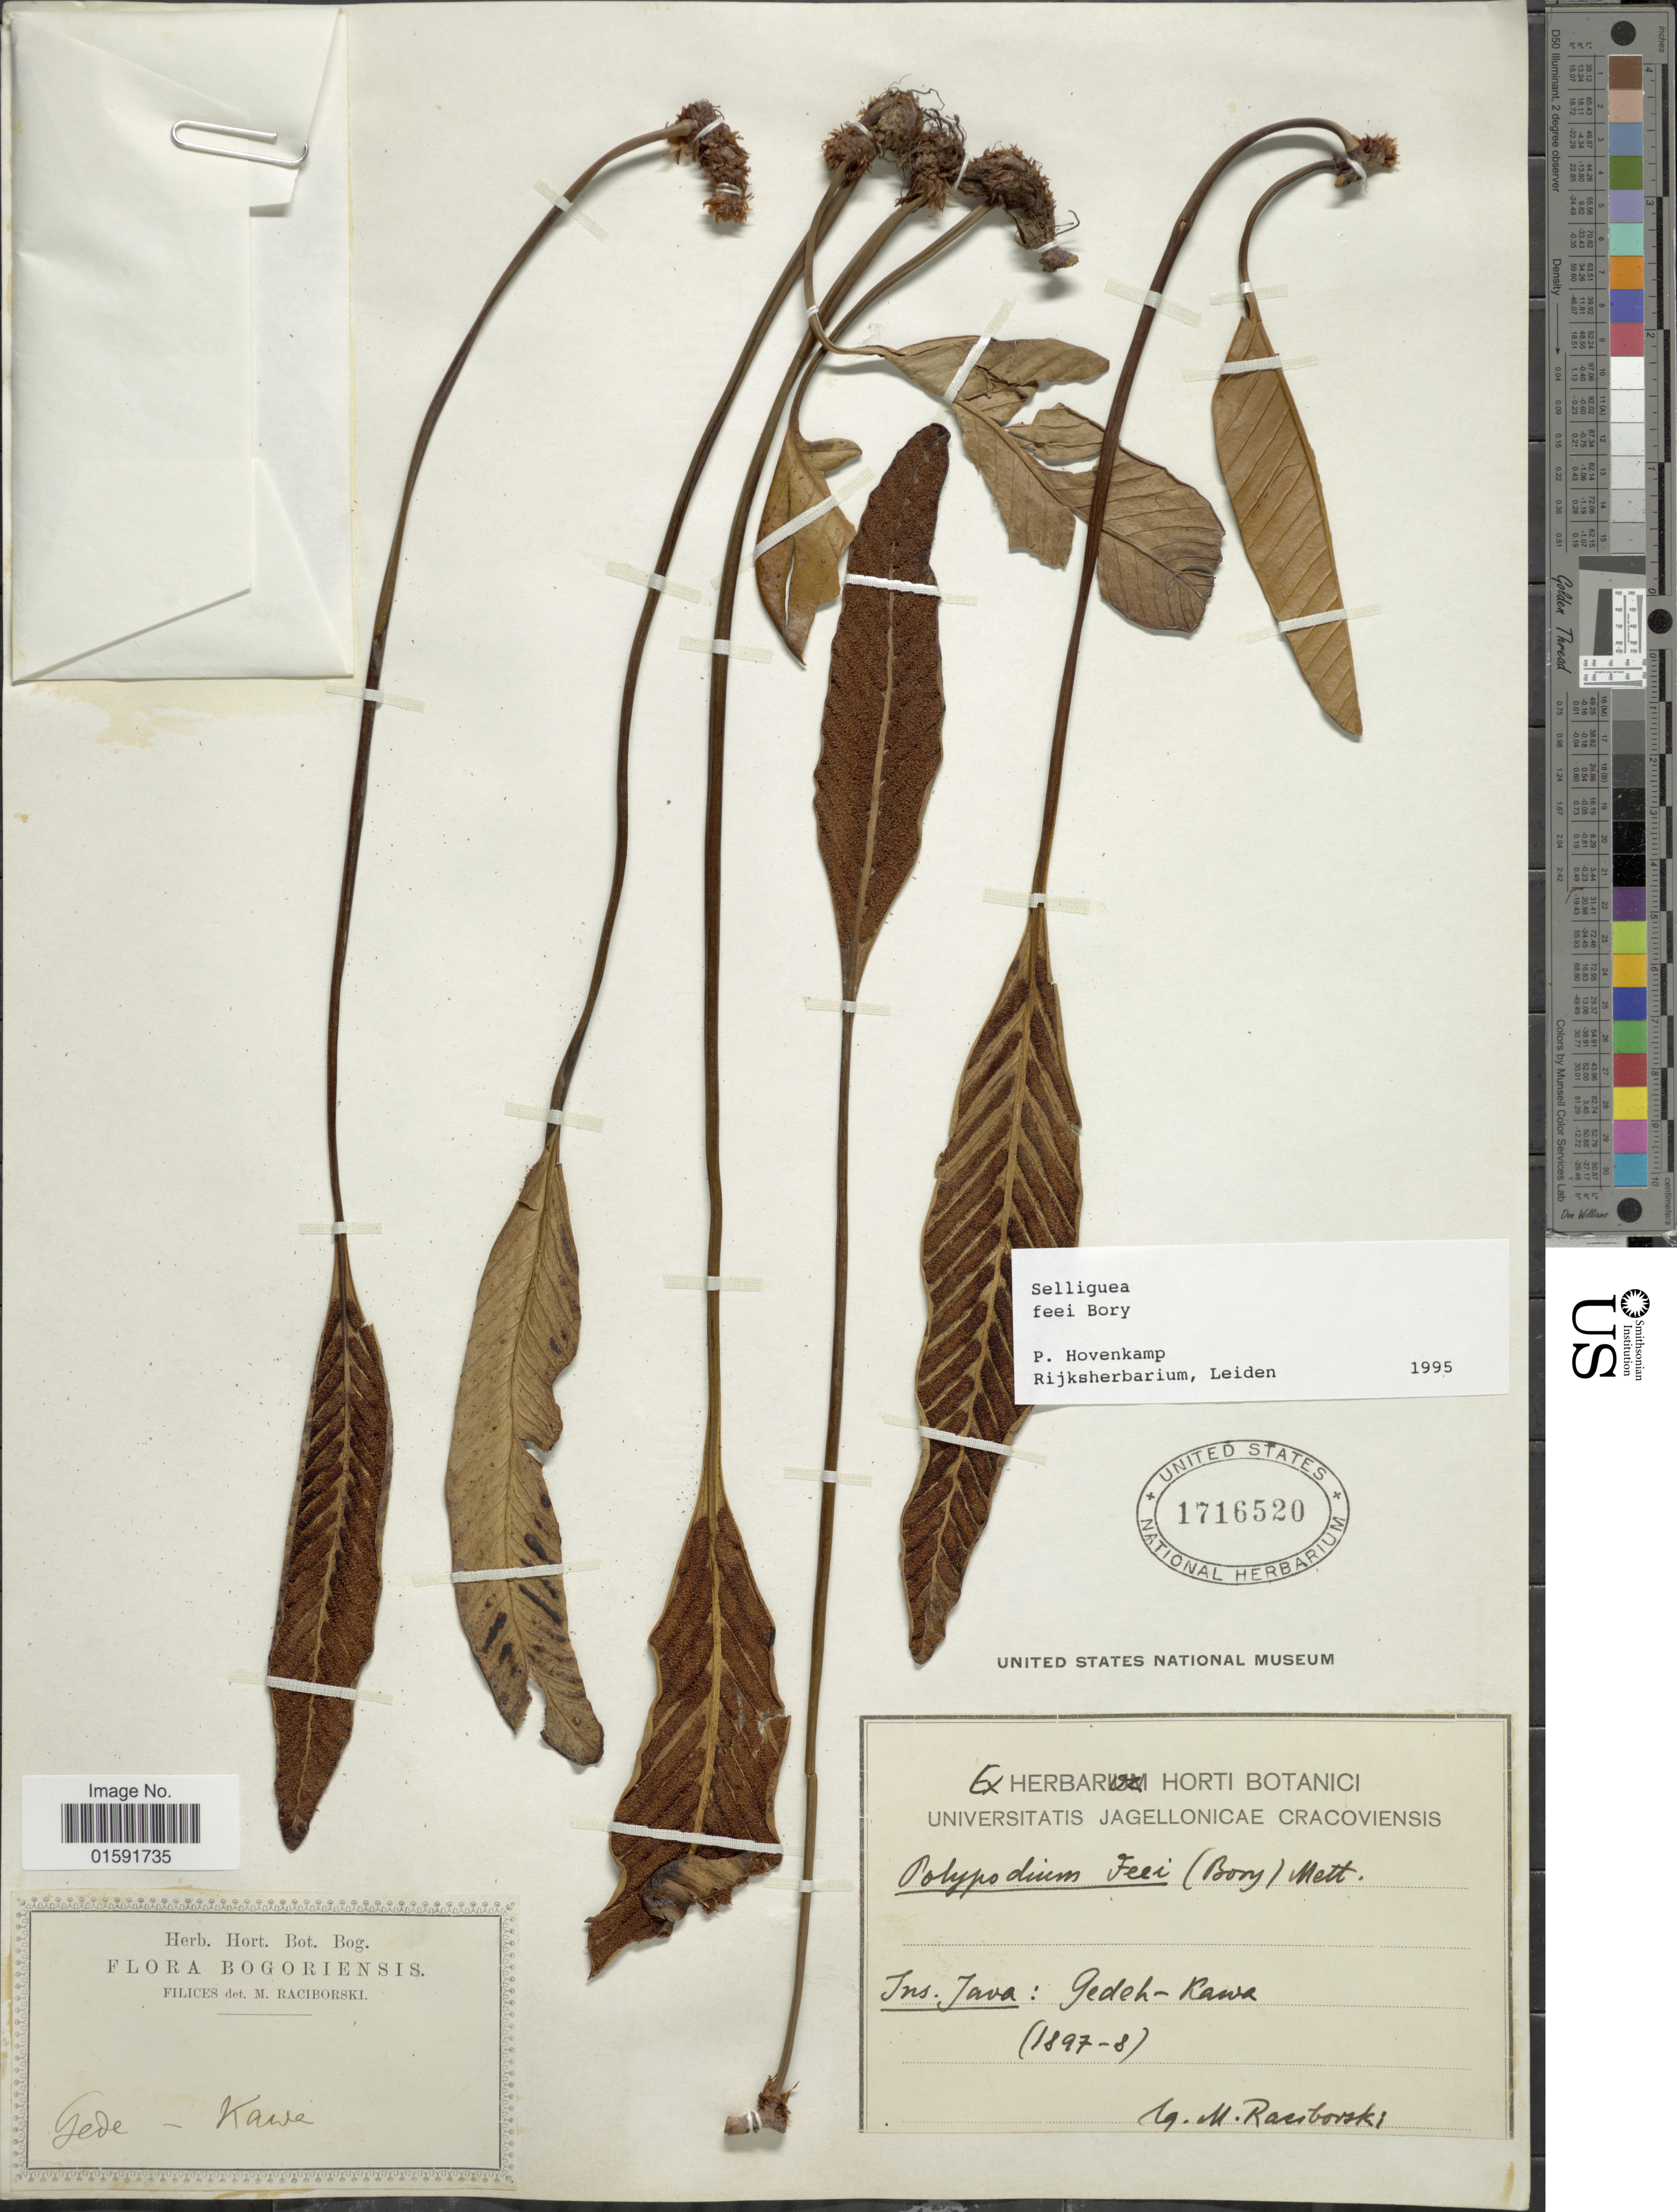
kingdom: Plantae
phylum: Tracheophyta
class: Polypodiopsida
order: Polypodiales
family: Polypodiaceae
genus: Selliguea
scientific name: Selliguea feei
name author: Bory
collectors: M. Raciborski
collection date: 1897/1898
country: Indonesia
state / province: Java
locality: Gedeh-Lawa [interpreted]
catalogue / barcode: US 1716520